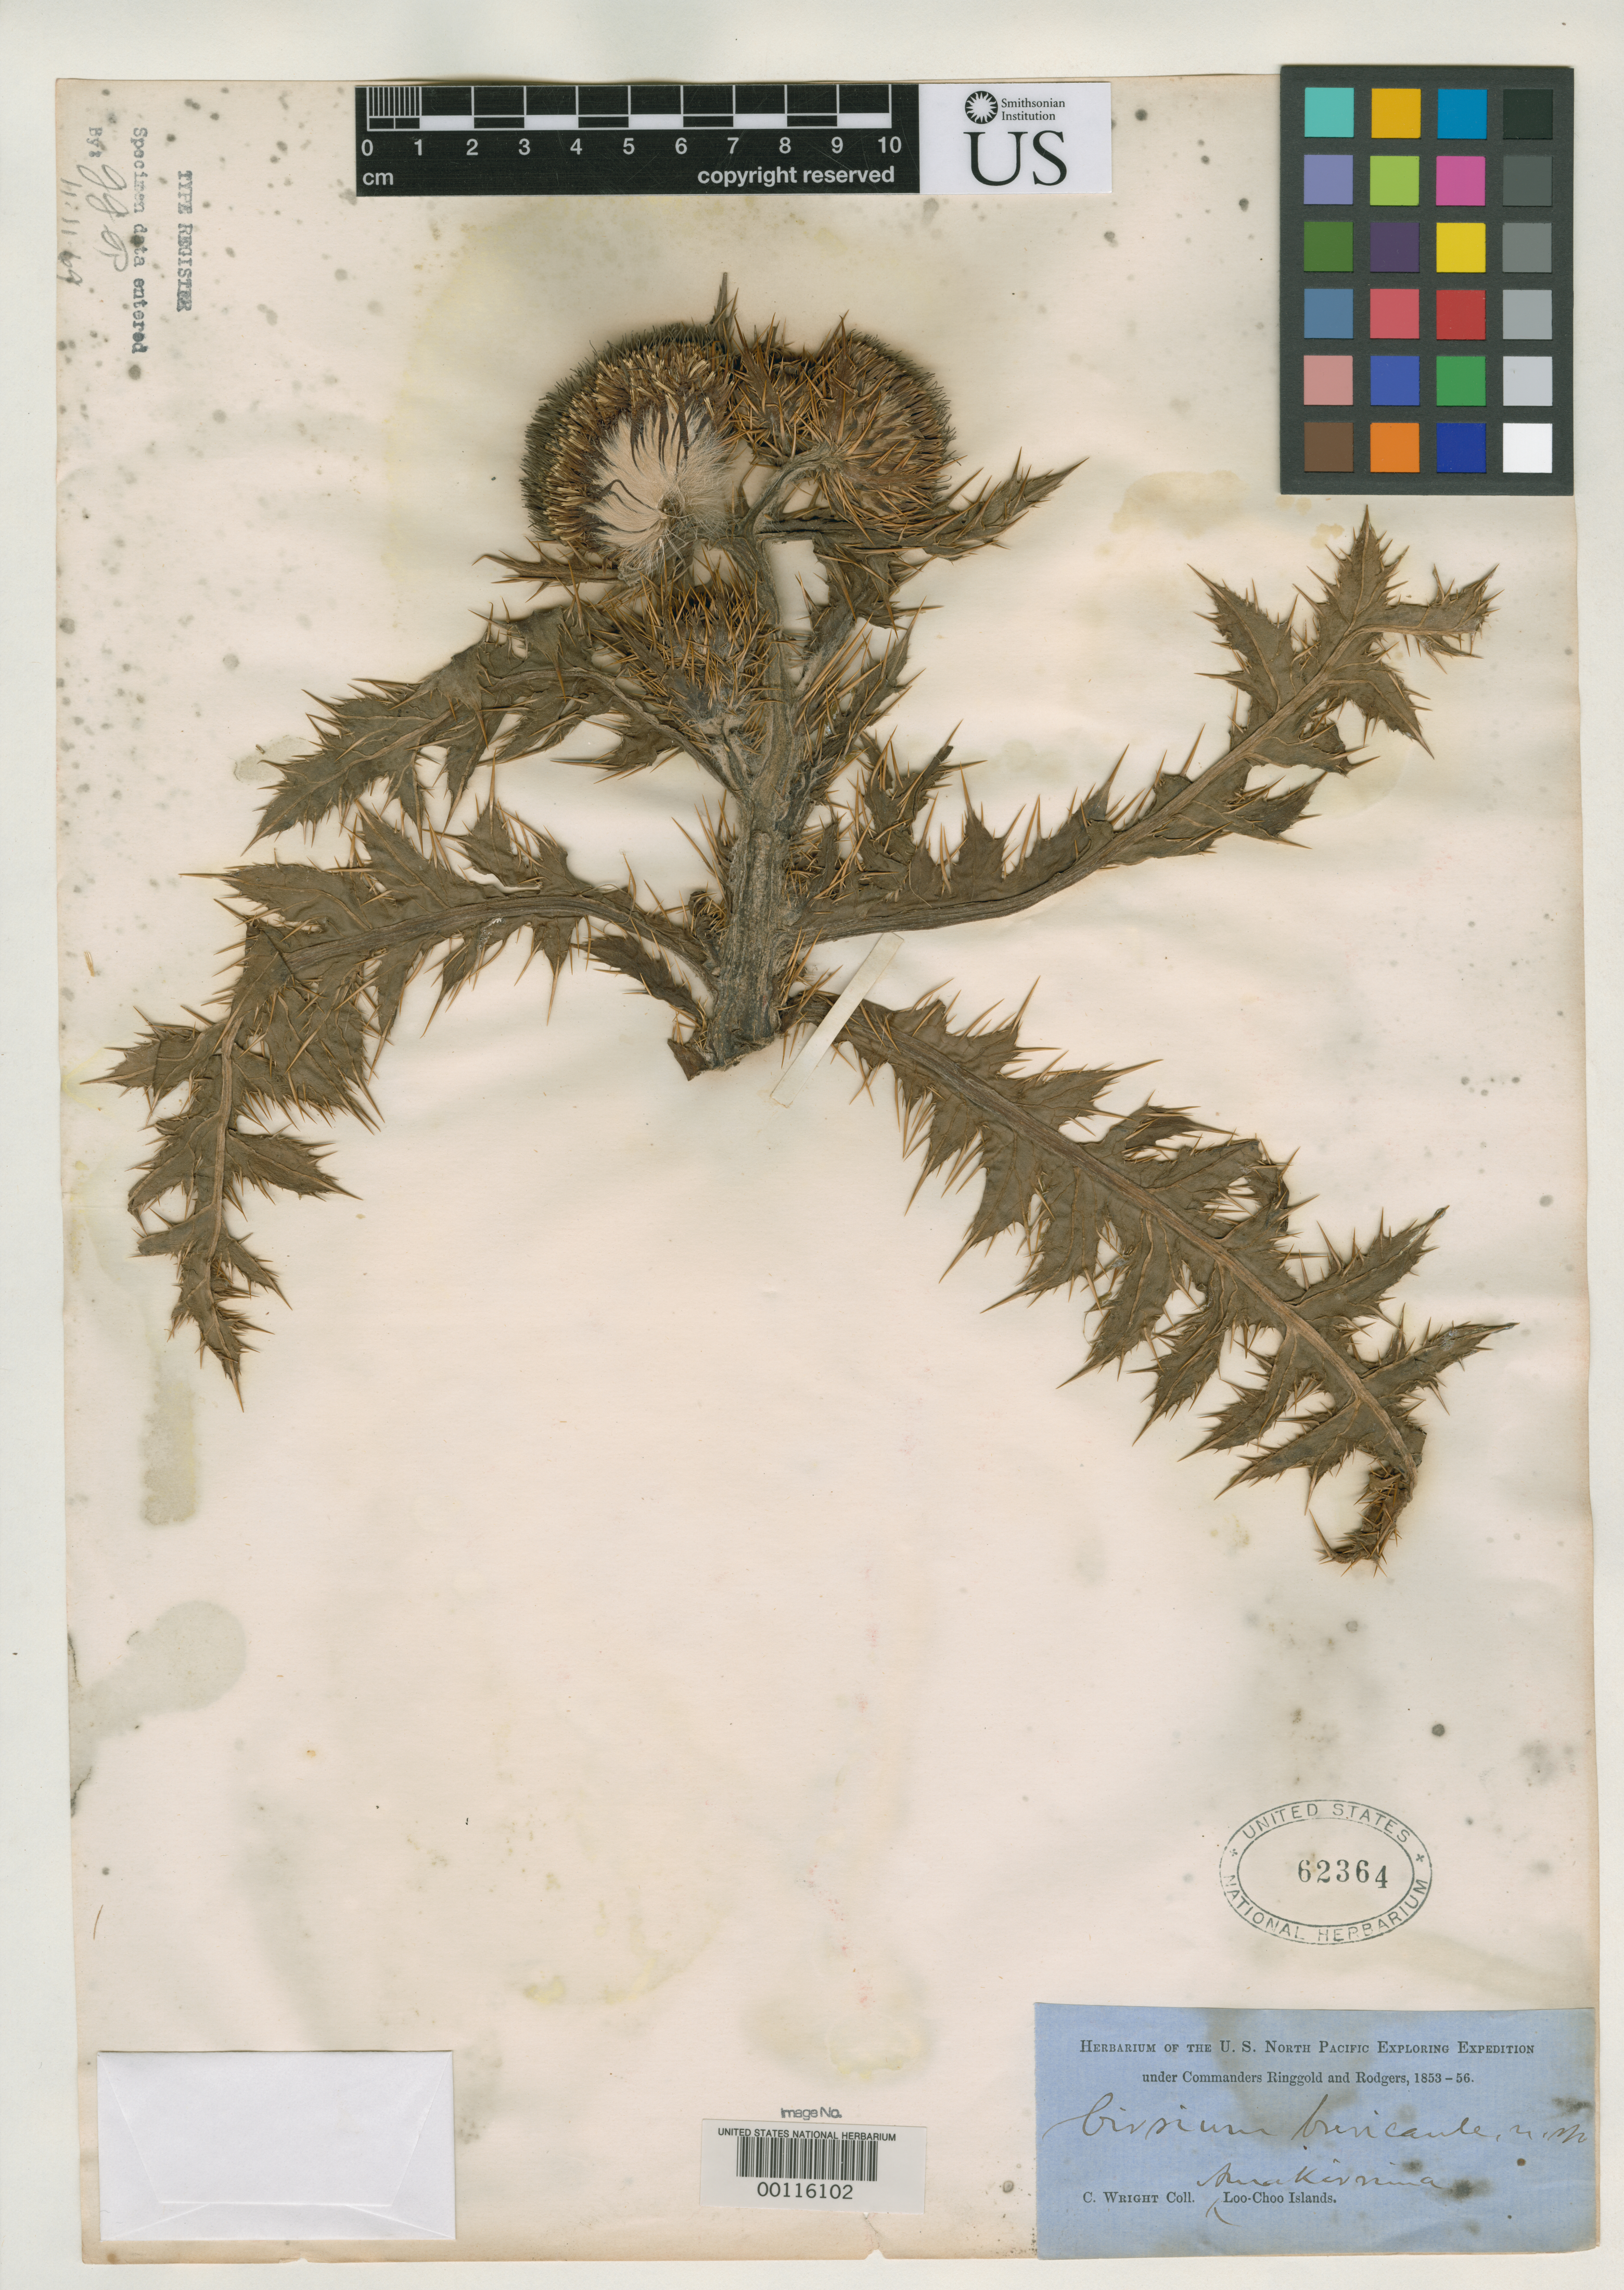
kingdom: Plantae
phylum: Tracheophyta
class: Magnoliopsida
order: Asterales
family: Asteraceae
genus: Cirsium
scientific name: Cirsium brevicaule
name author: A. Gray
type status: Type Collection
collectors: C. Wright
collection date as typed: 1853 to -- --- 1856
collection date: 1853/1856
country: Japan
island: Ryukyu Islands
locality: Loo Choo Islands.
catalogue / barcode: US 62364